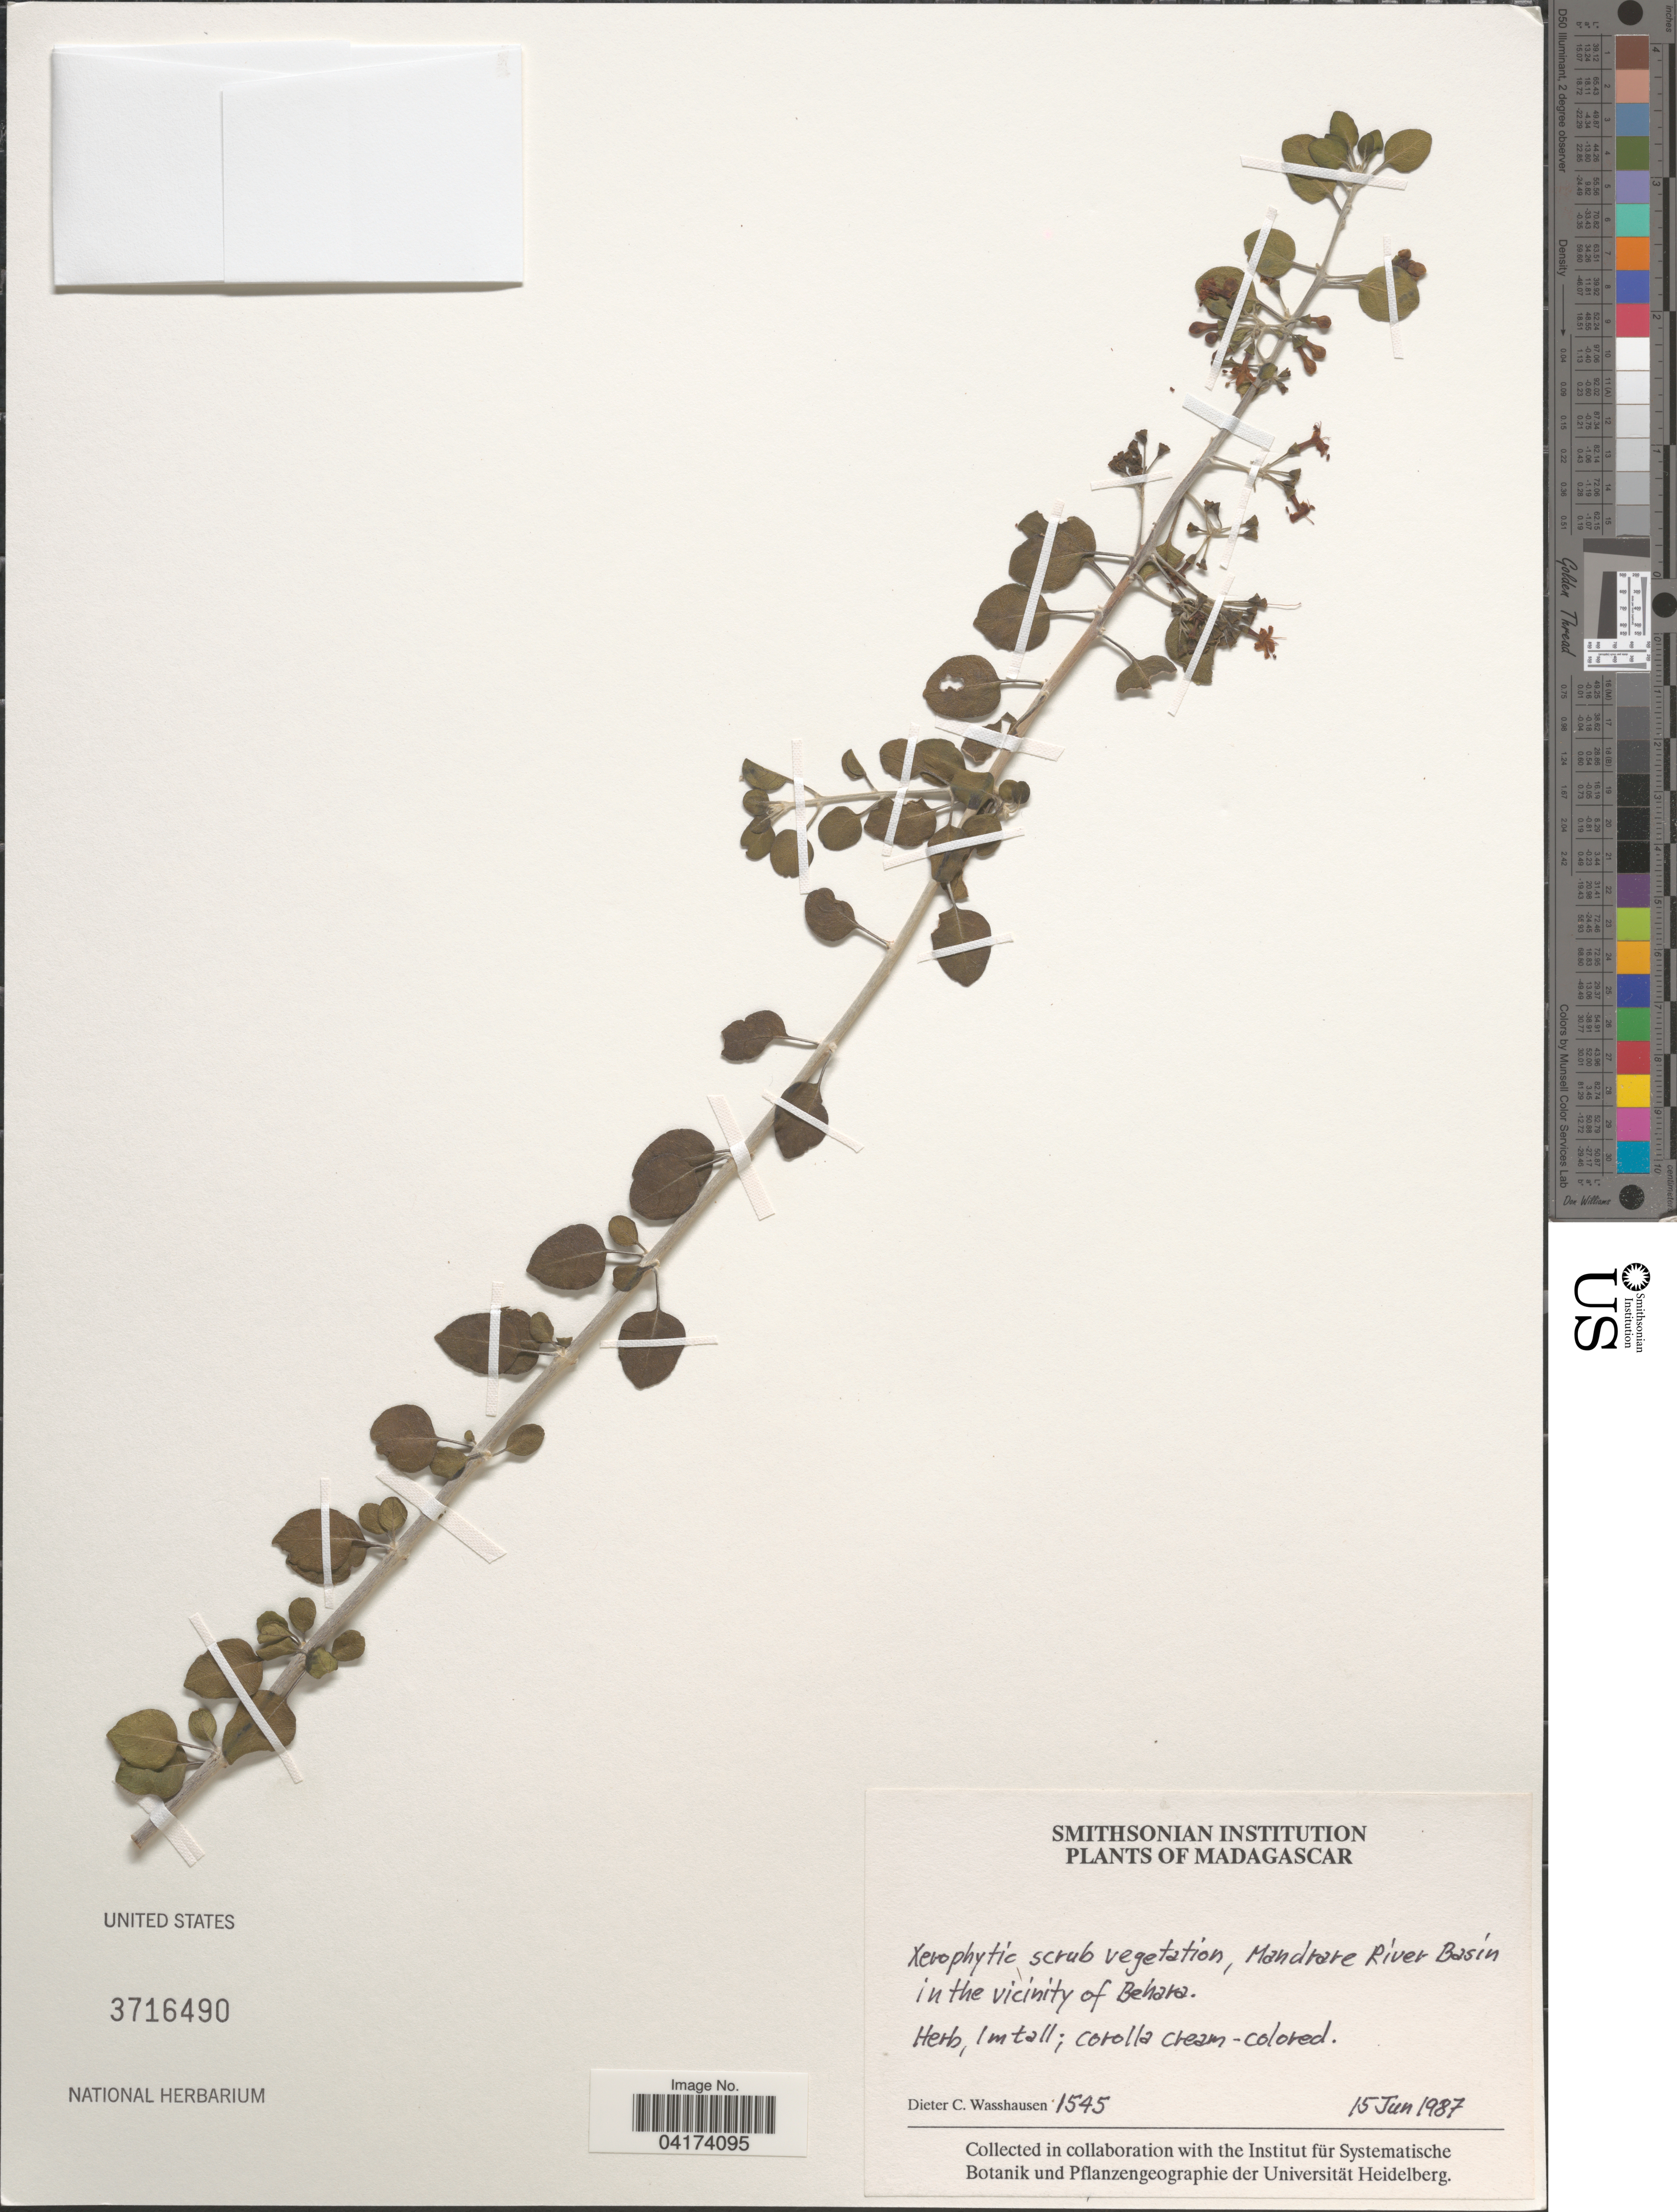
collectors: D. C. Wasshausen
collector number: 1545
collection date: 1987-06-15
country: Madagascar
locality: Mandrare River Basin in the vicinity of Behara.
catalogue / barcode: US 3716490